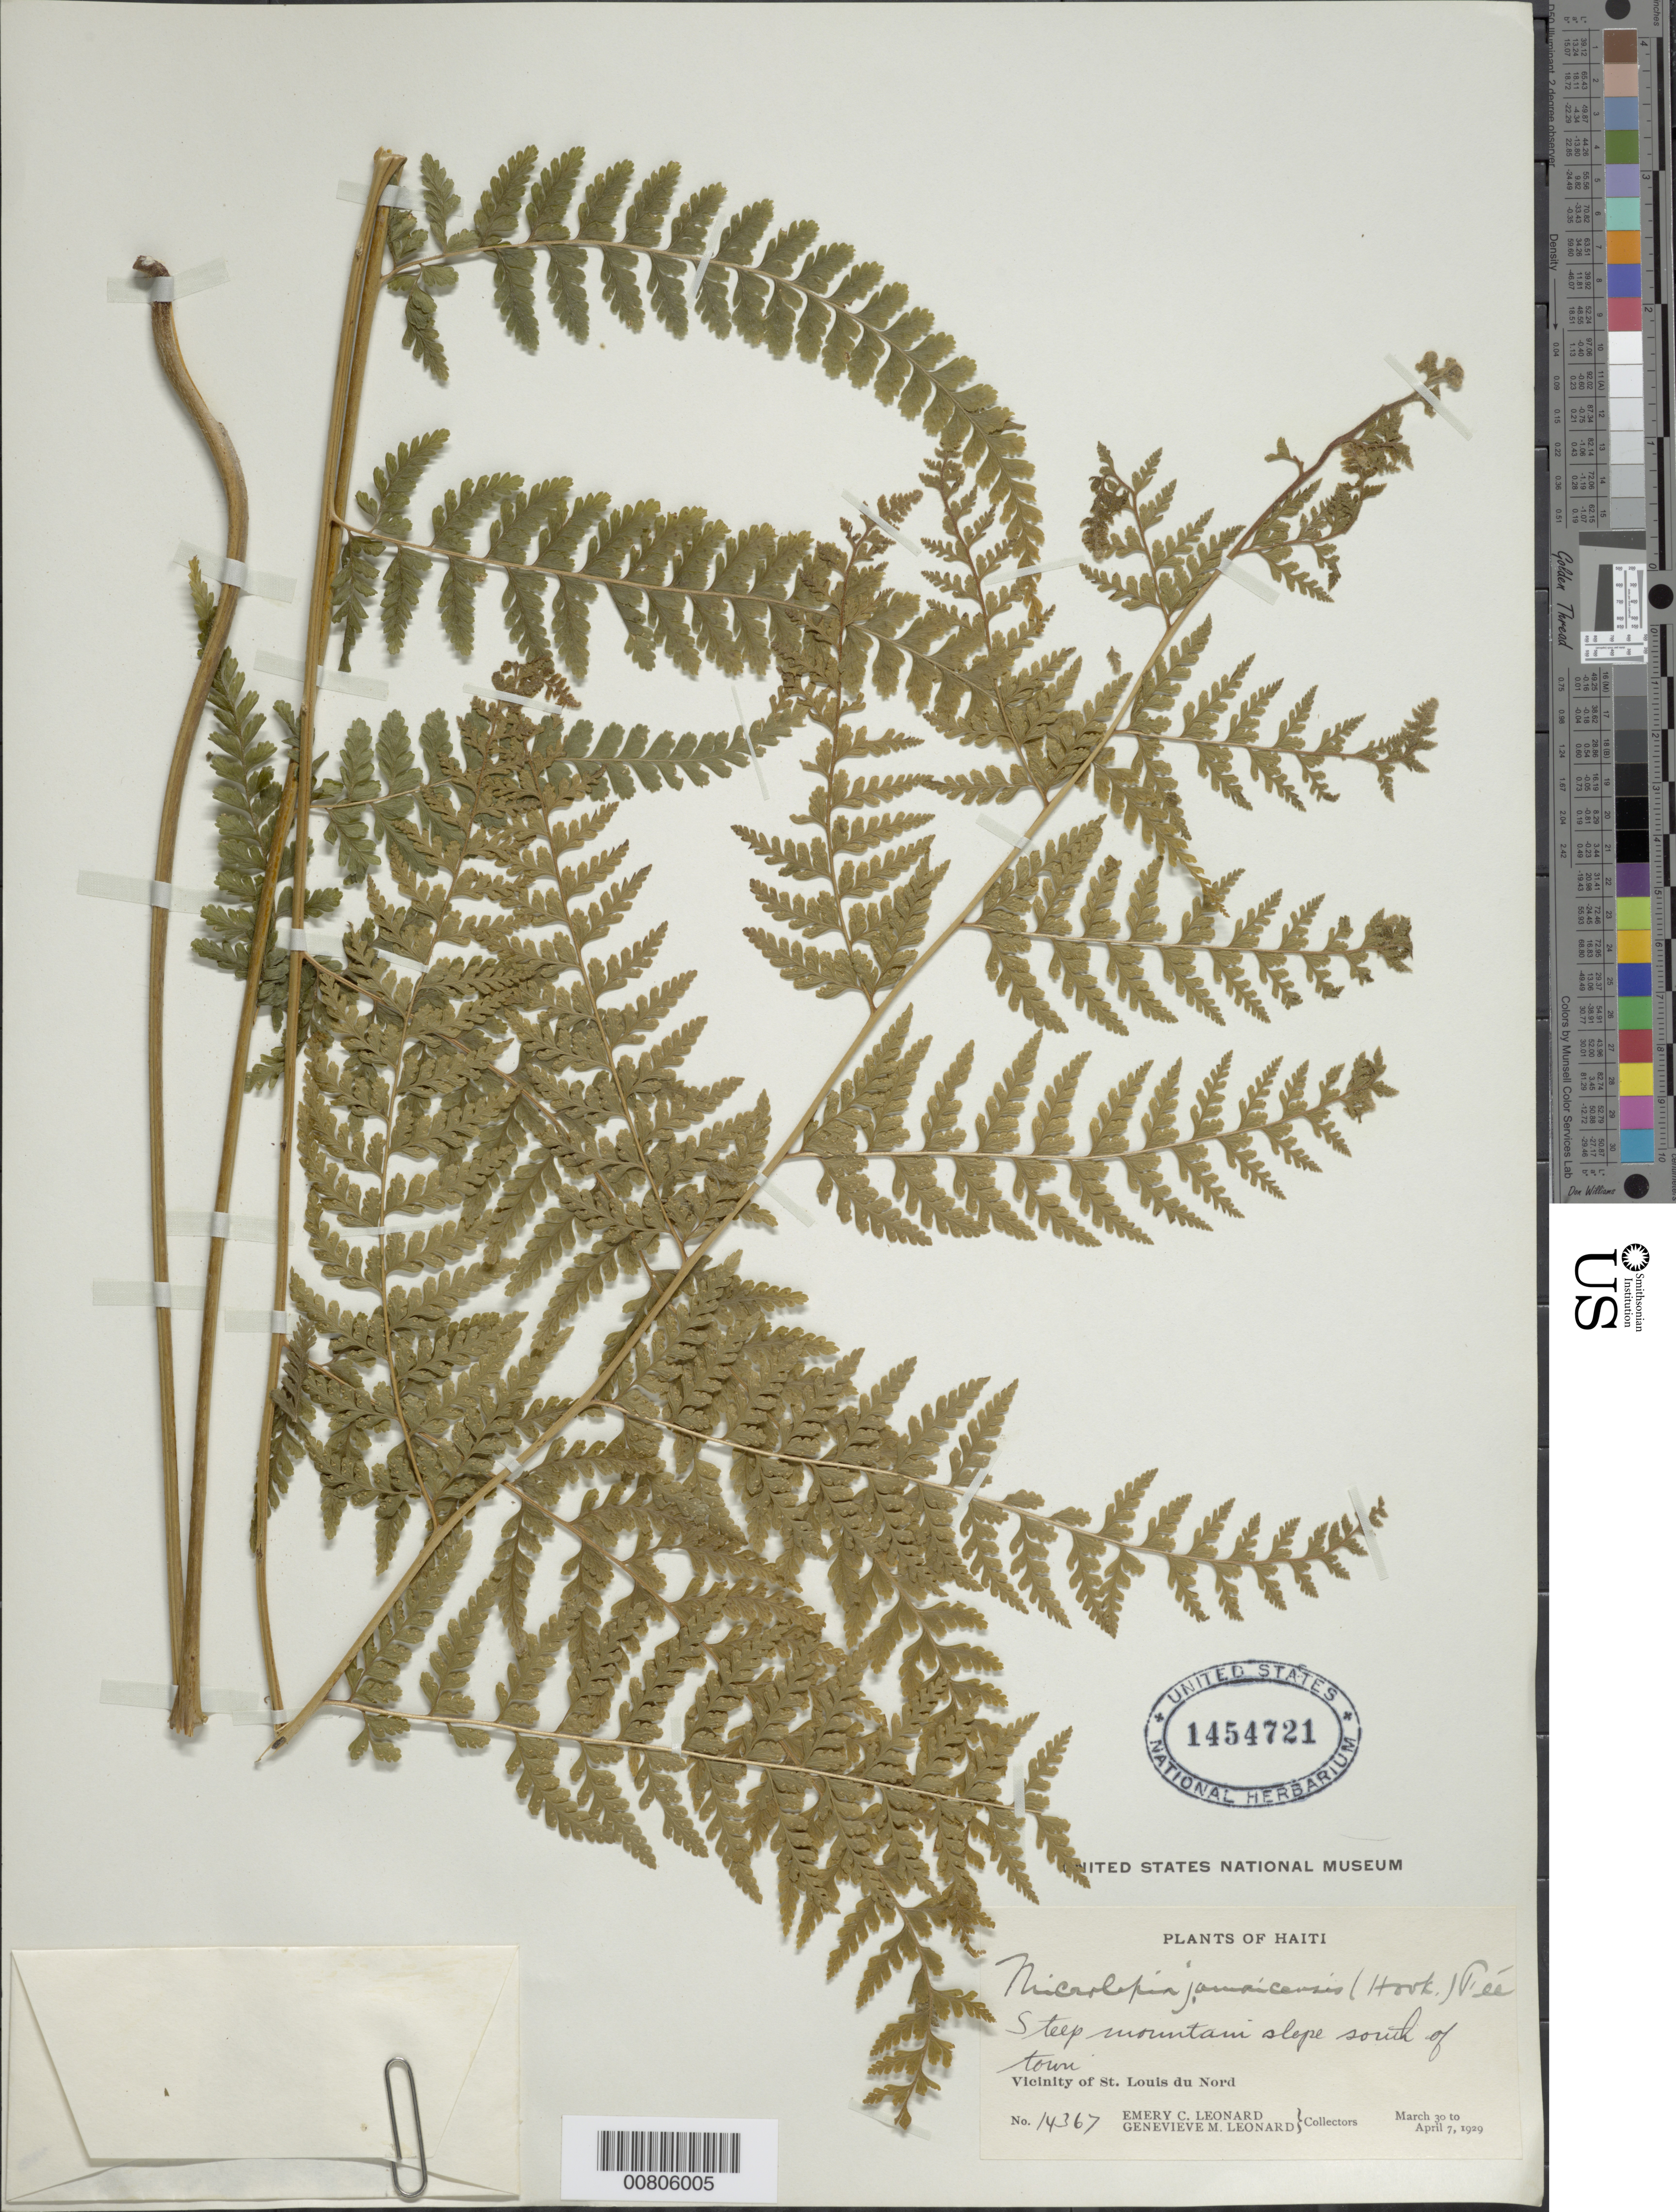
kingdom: Plantae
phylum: Tracheophyta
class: Polypodiopsida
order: Polypodiales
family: Dennstaedtiaceae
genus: Microlepia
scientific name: Microlepia jamaicensis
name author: (Hook.) Fée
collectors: E. C. Leonard & G. M. Leonard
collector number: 14367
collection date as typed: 30 Mar 1929 to 07 Apr 1929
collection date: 1929-03-30/1929-04-07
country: Haiti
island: Hispaniola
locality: St. Louis du Nord, S of town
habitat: Steep mountain slope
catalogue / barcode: US 1454721